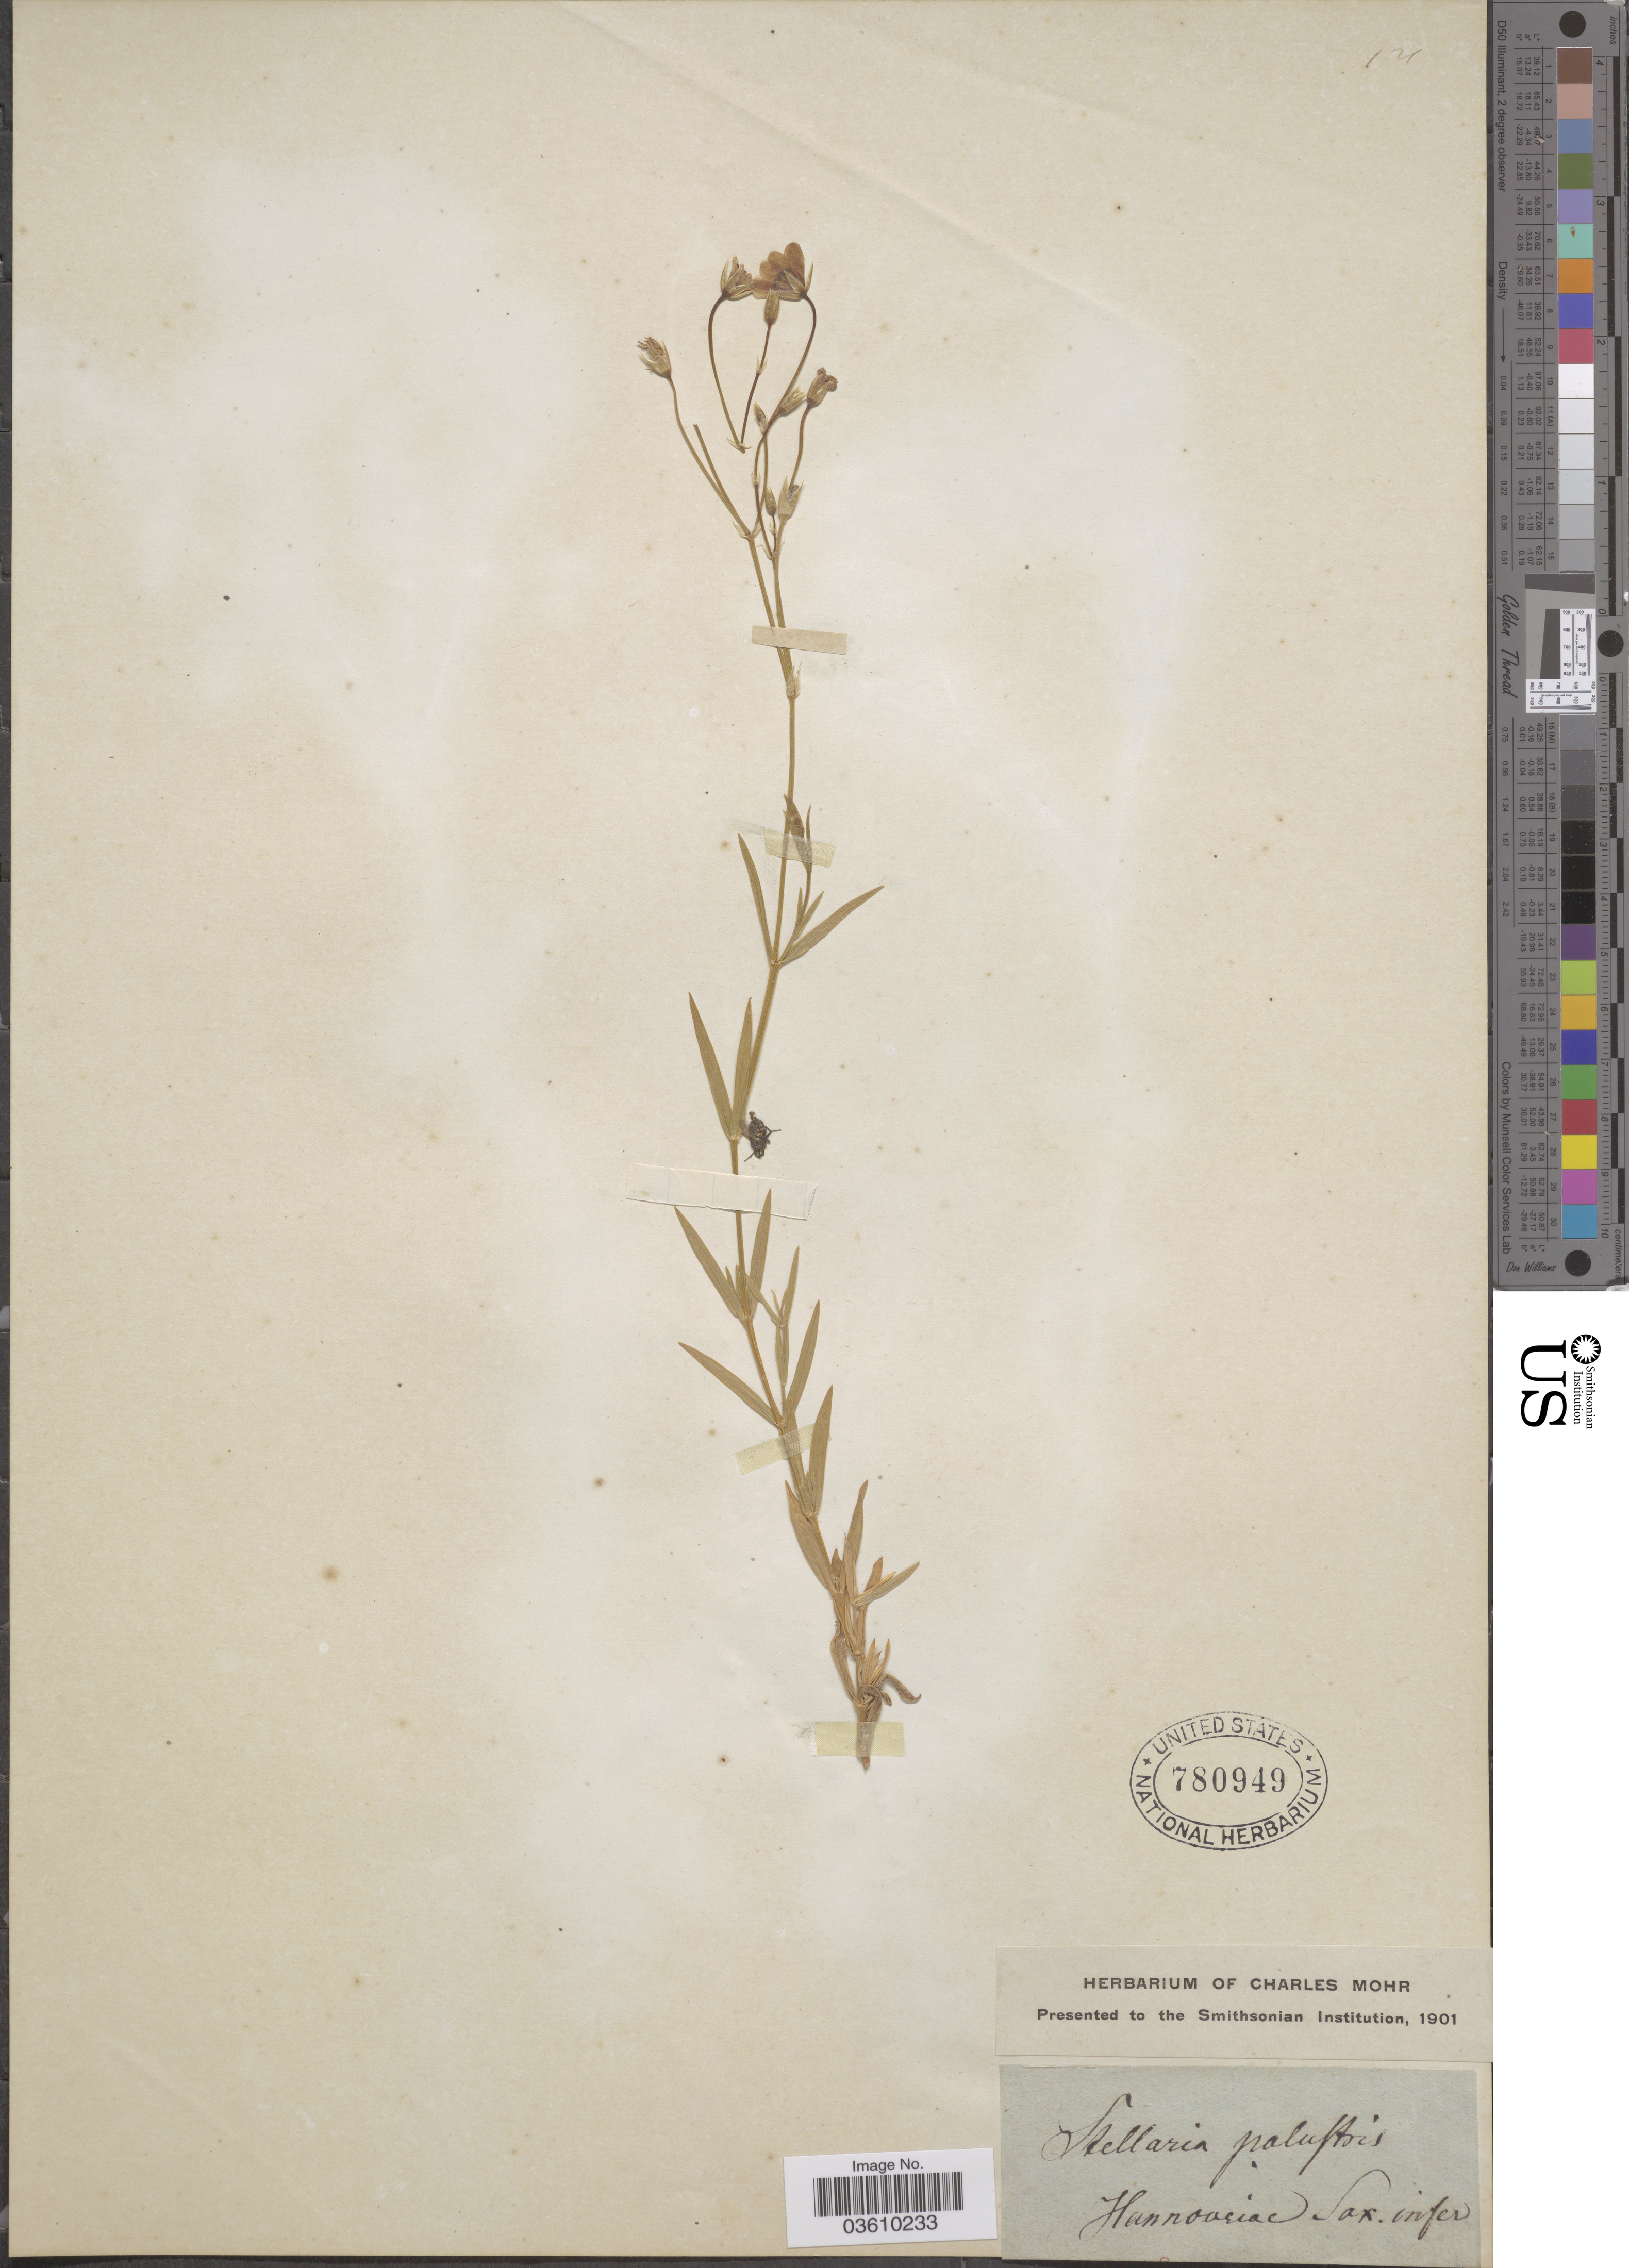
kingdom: Plantae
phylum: Tracheophyta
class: Magnoliopsida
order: Caryophyllales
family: Caryophyllaceae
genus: Stellaria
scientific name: Stellaria palustris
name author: Ehrh. ex Retz.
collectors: ex herb. Charles Mohr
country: Germany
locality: Hannoveiae Sax. infer.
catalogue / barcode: US 780949